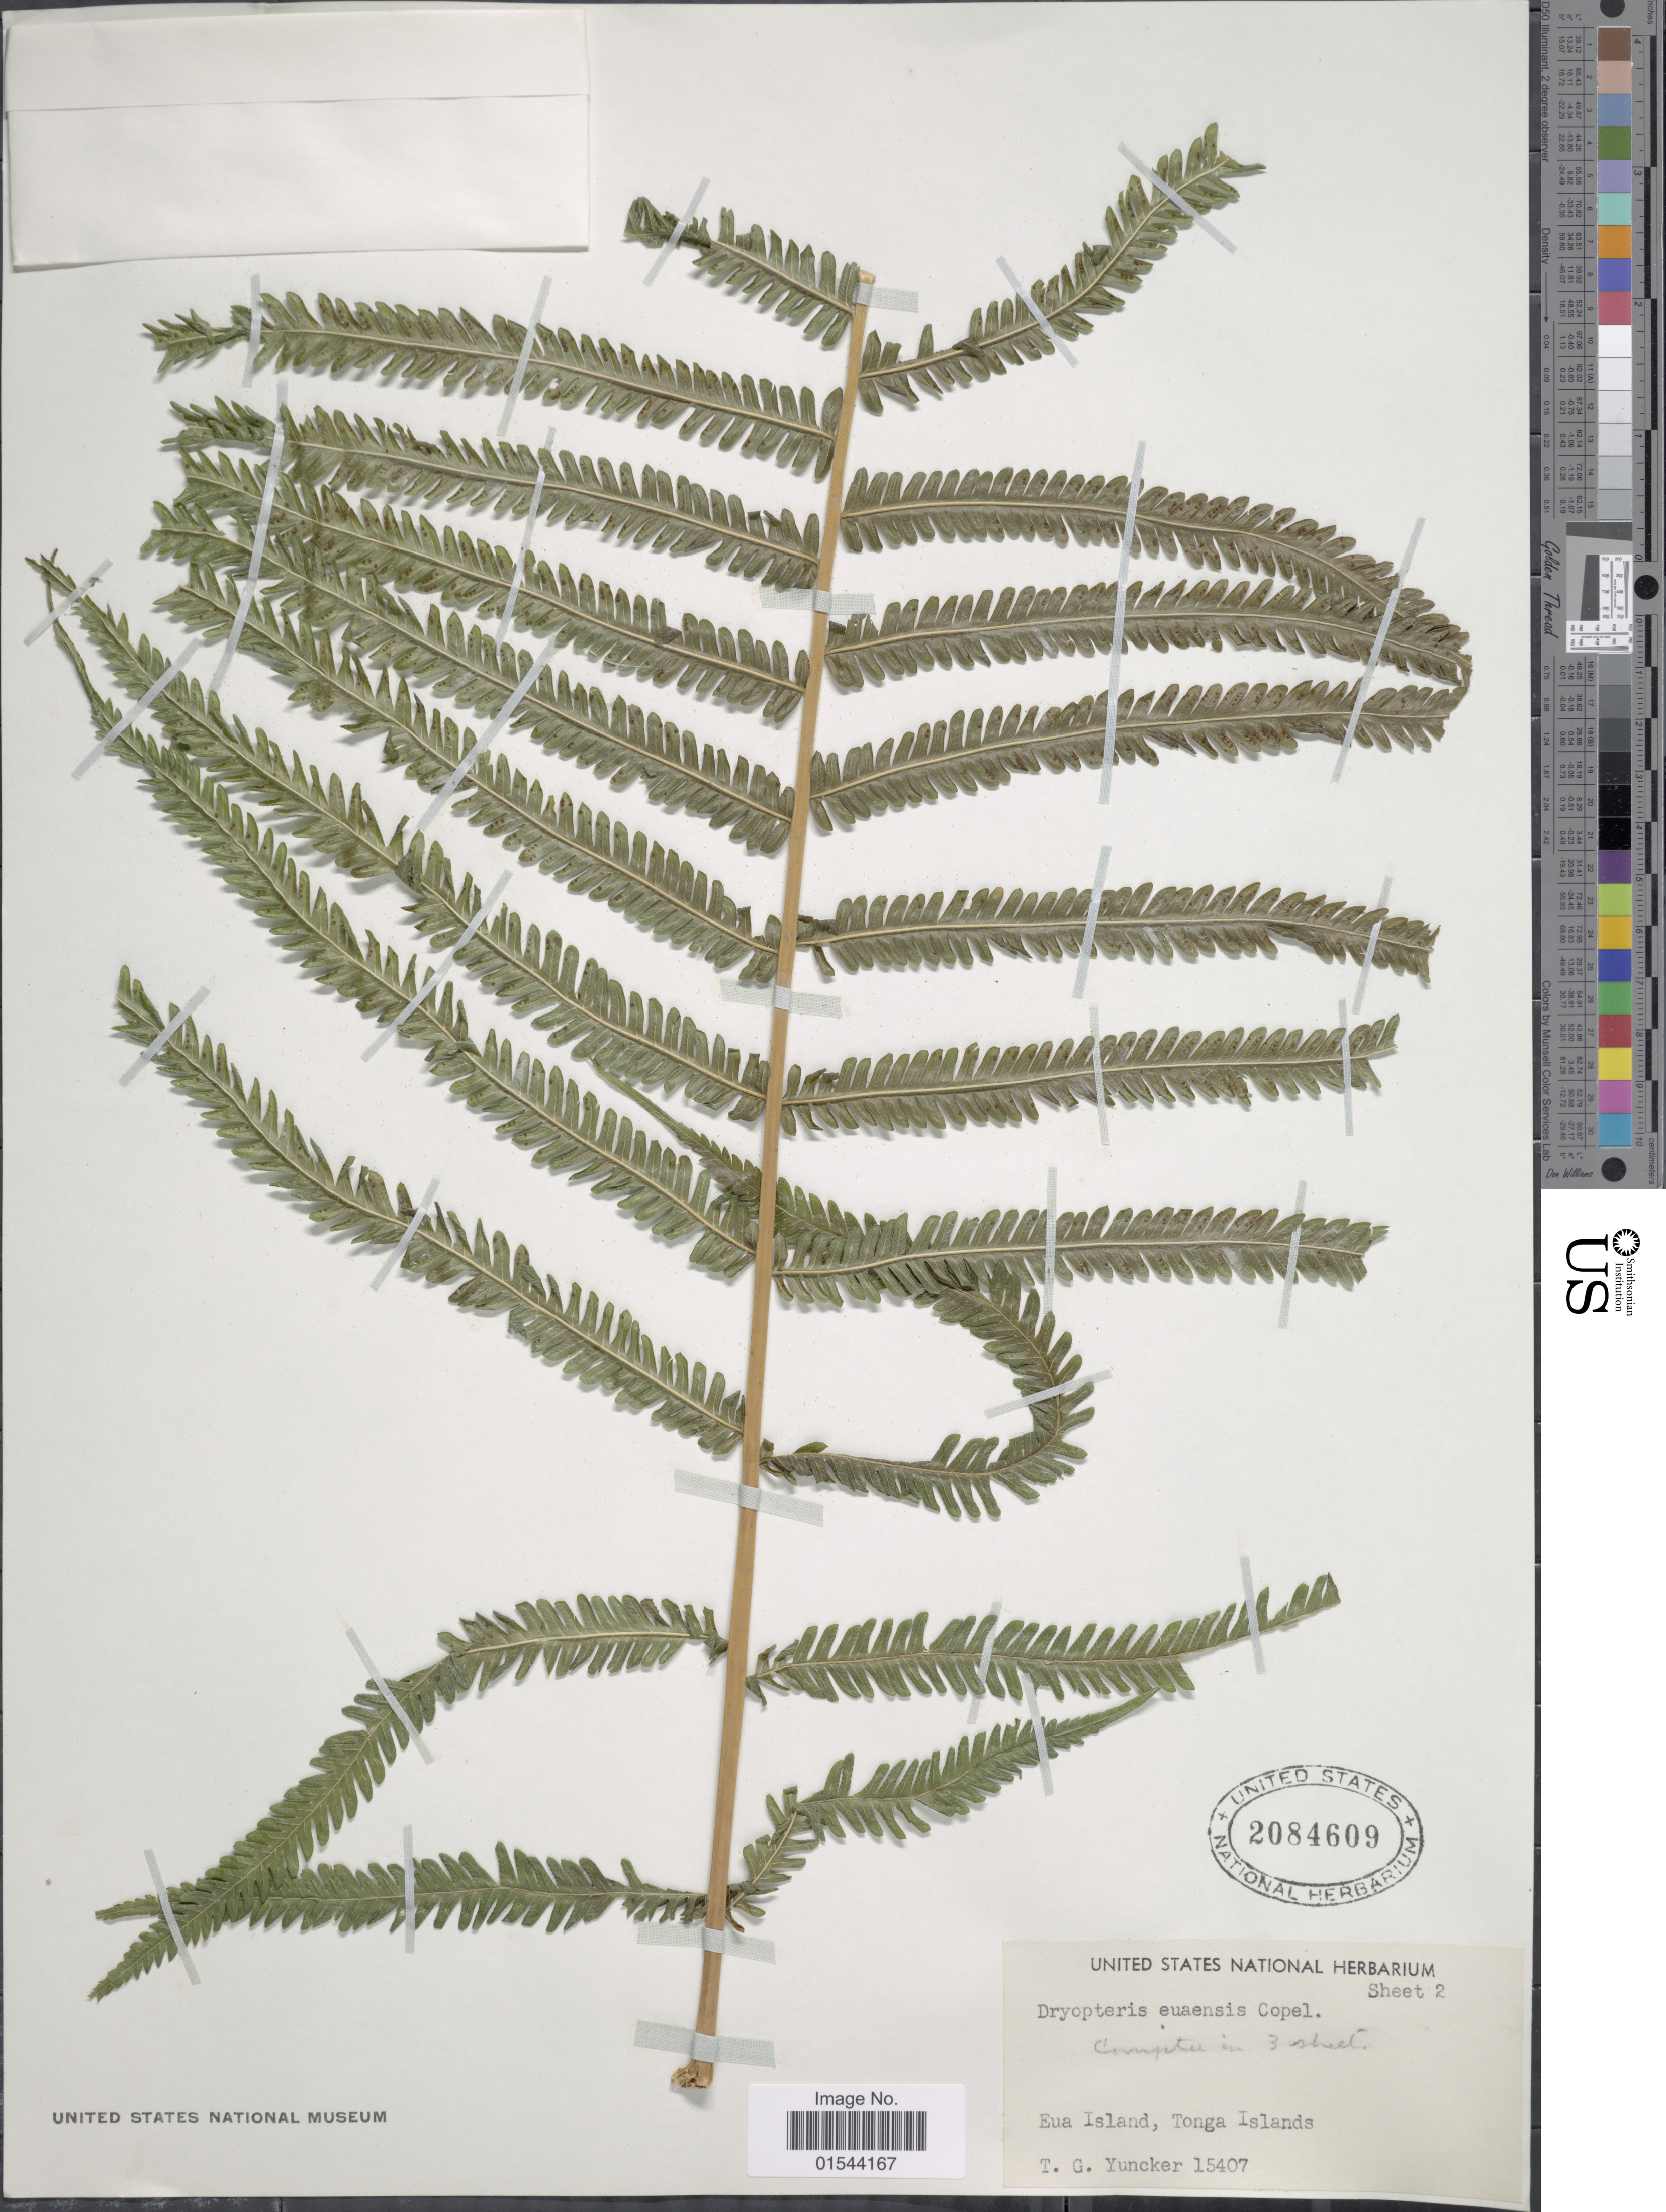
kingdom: Plantae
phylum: Tracheophyta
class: Polypodiopsida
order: Polypodiales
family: Thelypteridaceae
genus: Christella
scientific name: Christella harveyi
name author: (Mett.) Holttum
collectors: T. G. Yuncker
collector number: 15407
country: Tonga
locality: Eua Island, Tonga Island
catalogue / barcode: US 2084609